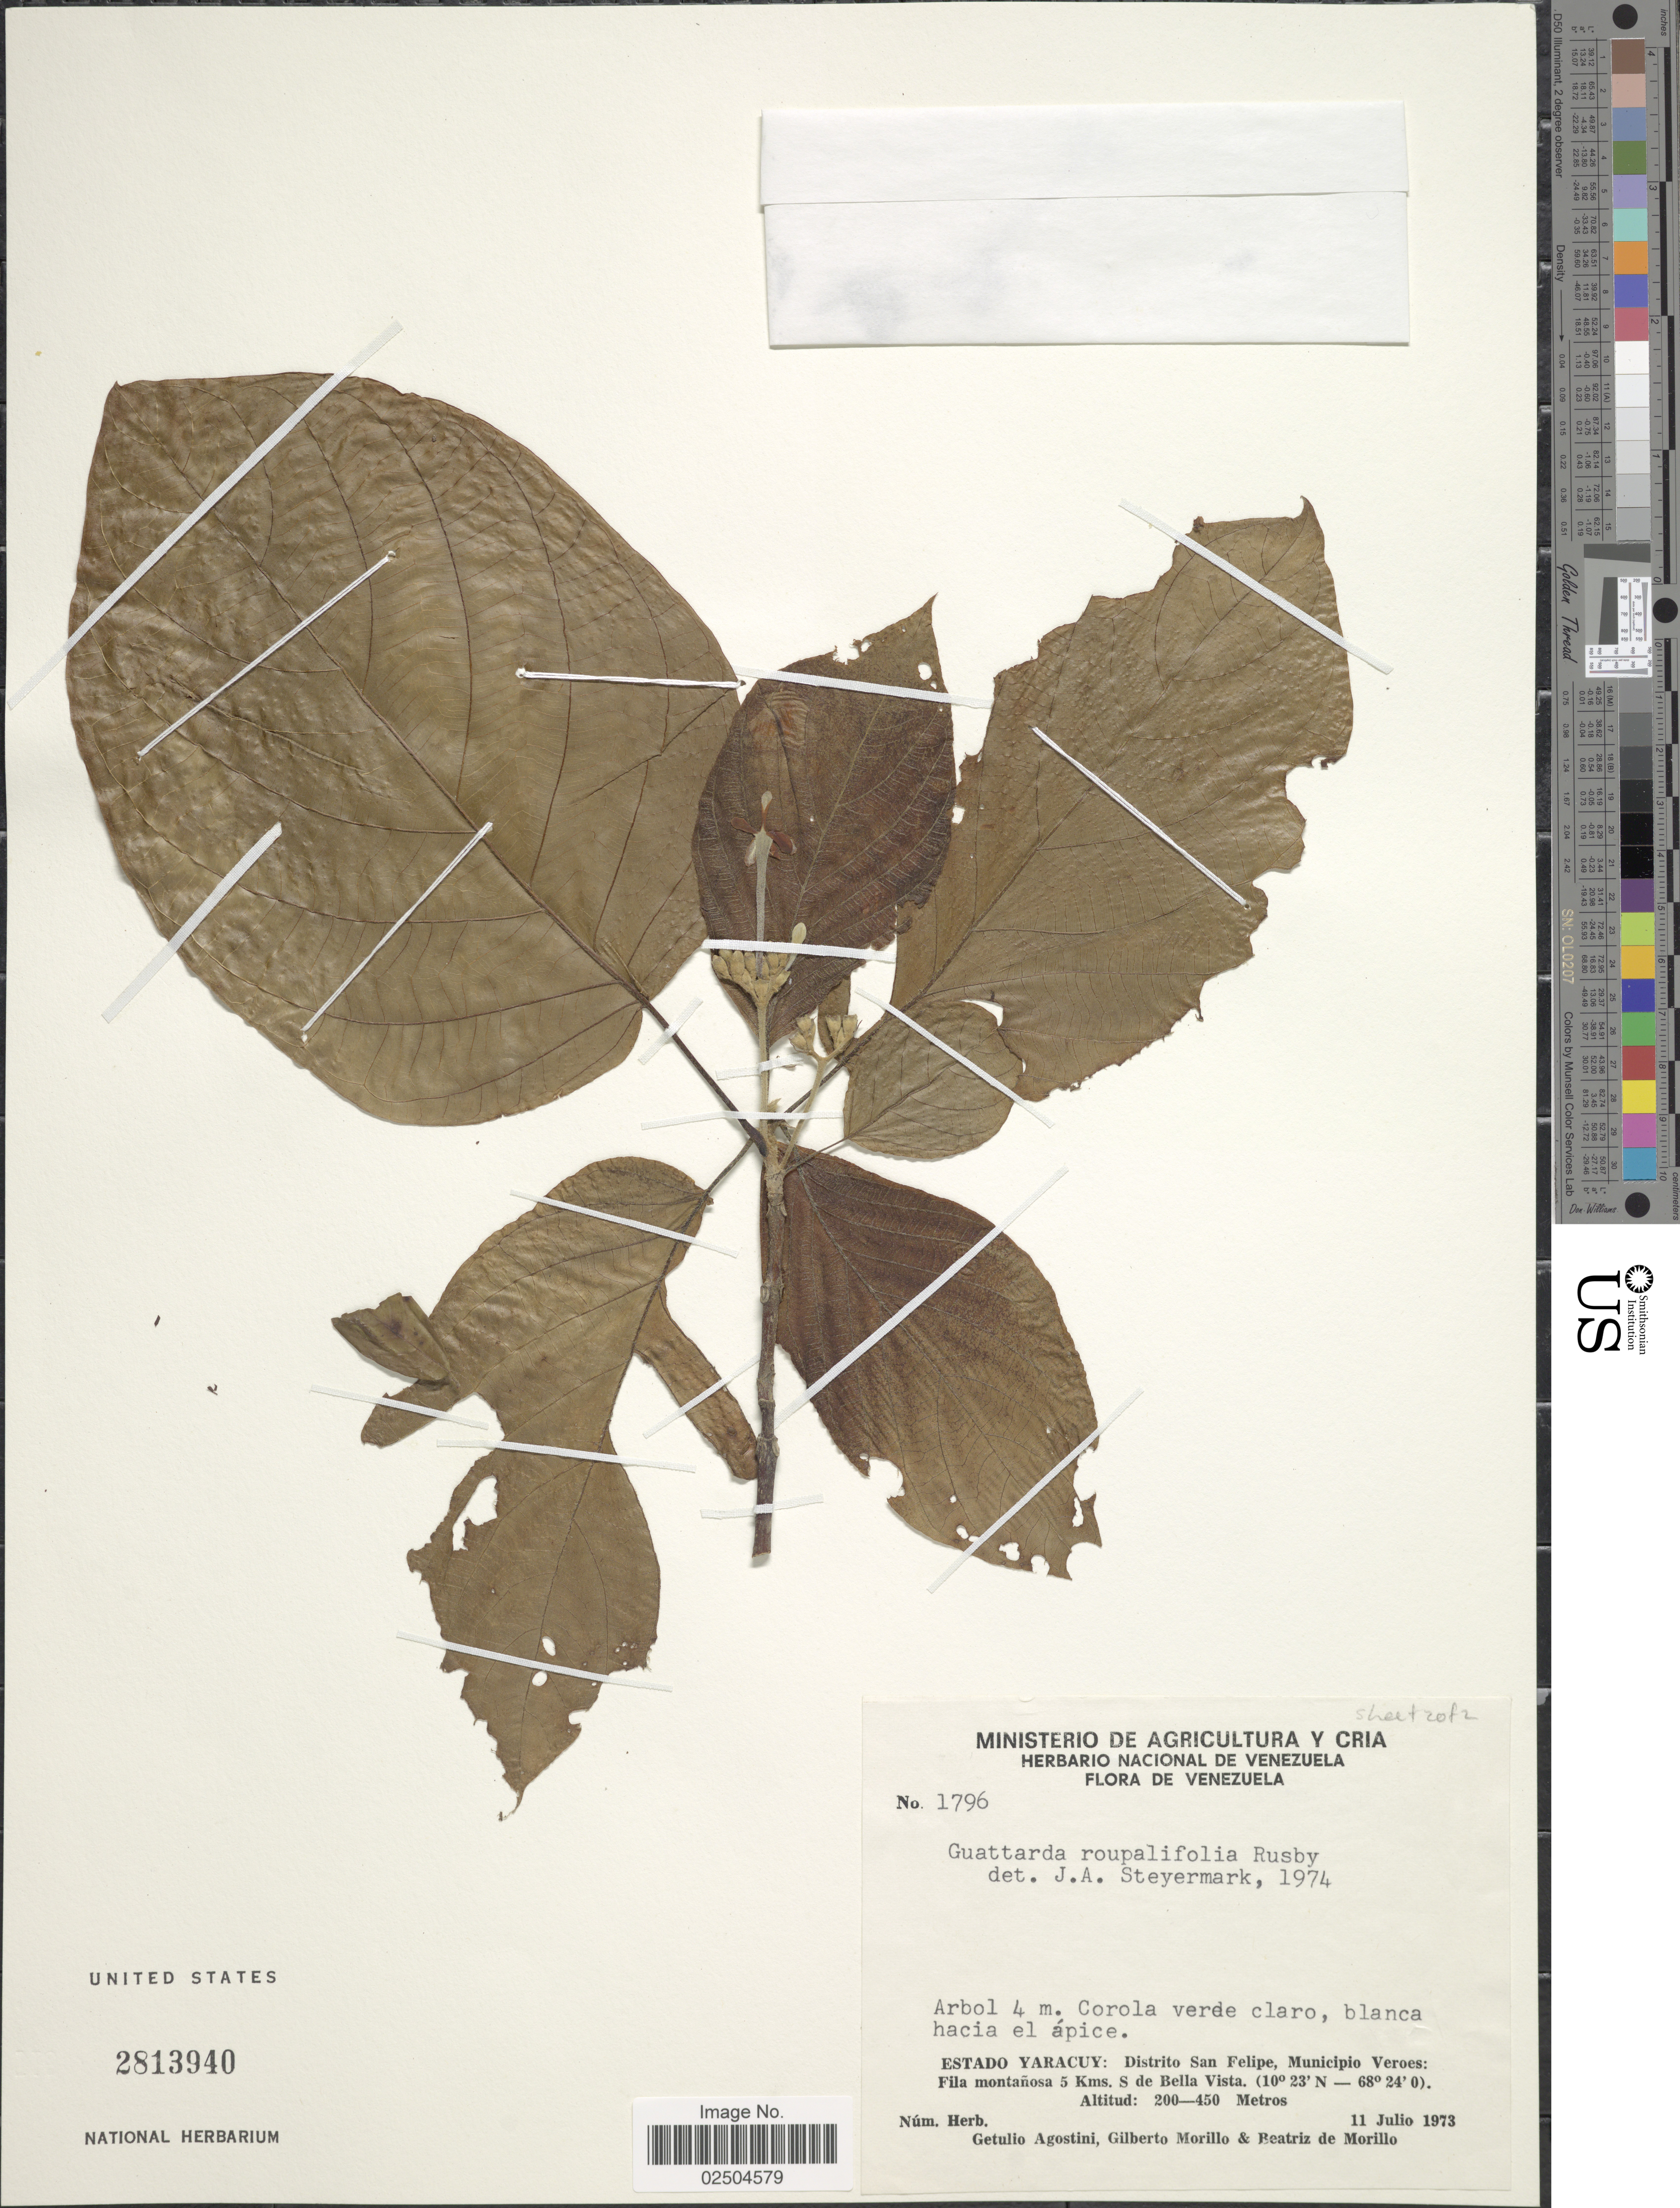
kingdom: Plantae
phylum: Tracheophyta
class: Magnoliopsida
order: Gentianales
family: Rubiaceae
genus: Guettarda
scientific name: Guettarda roupalifolia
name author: Rusby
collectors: G. Agostini, G. N. Morillo & B. Morillo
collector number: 1796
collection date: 1973-07-11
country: Venezuela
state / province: Yaracuy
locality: Estado Yaracuy: Distrito San Felipe, Municipio Veroes: Fila montanosa 5 Kms. S de Bella Vista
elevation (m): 200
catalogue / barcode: US 2813940